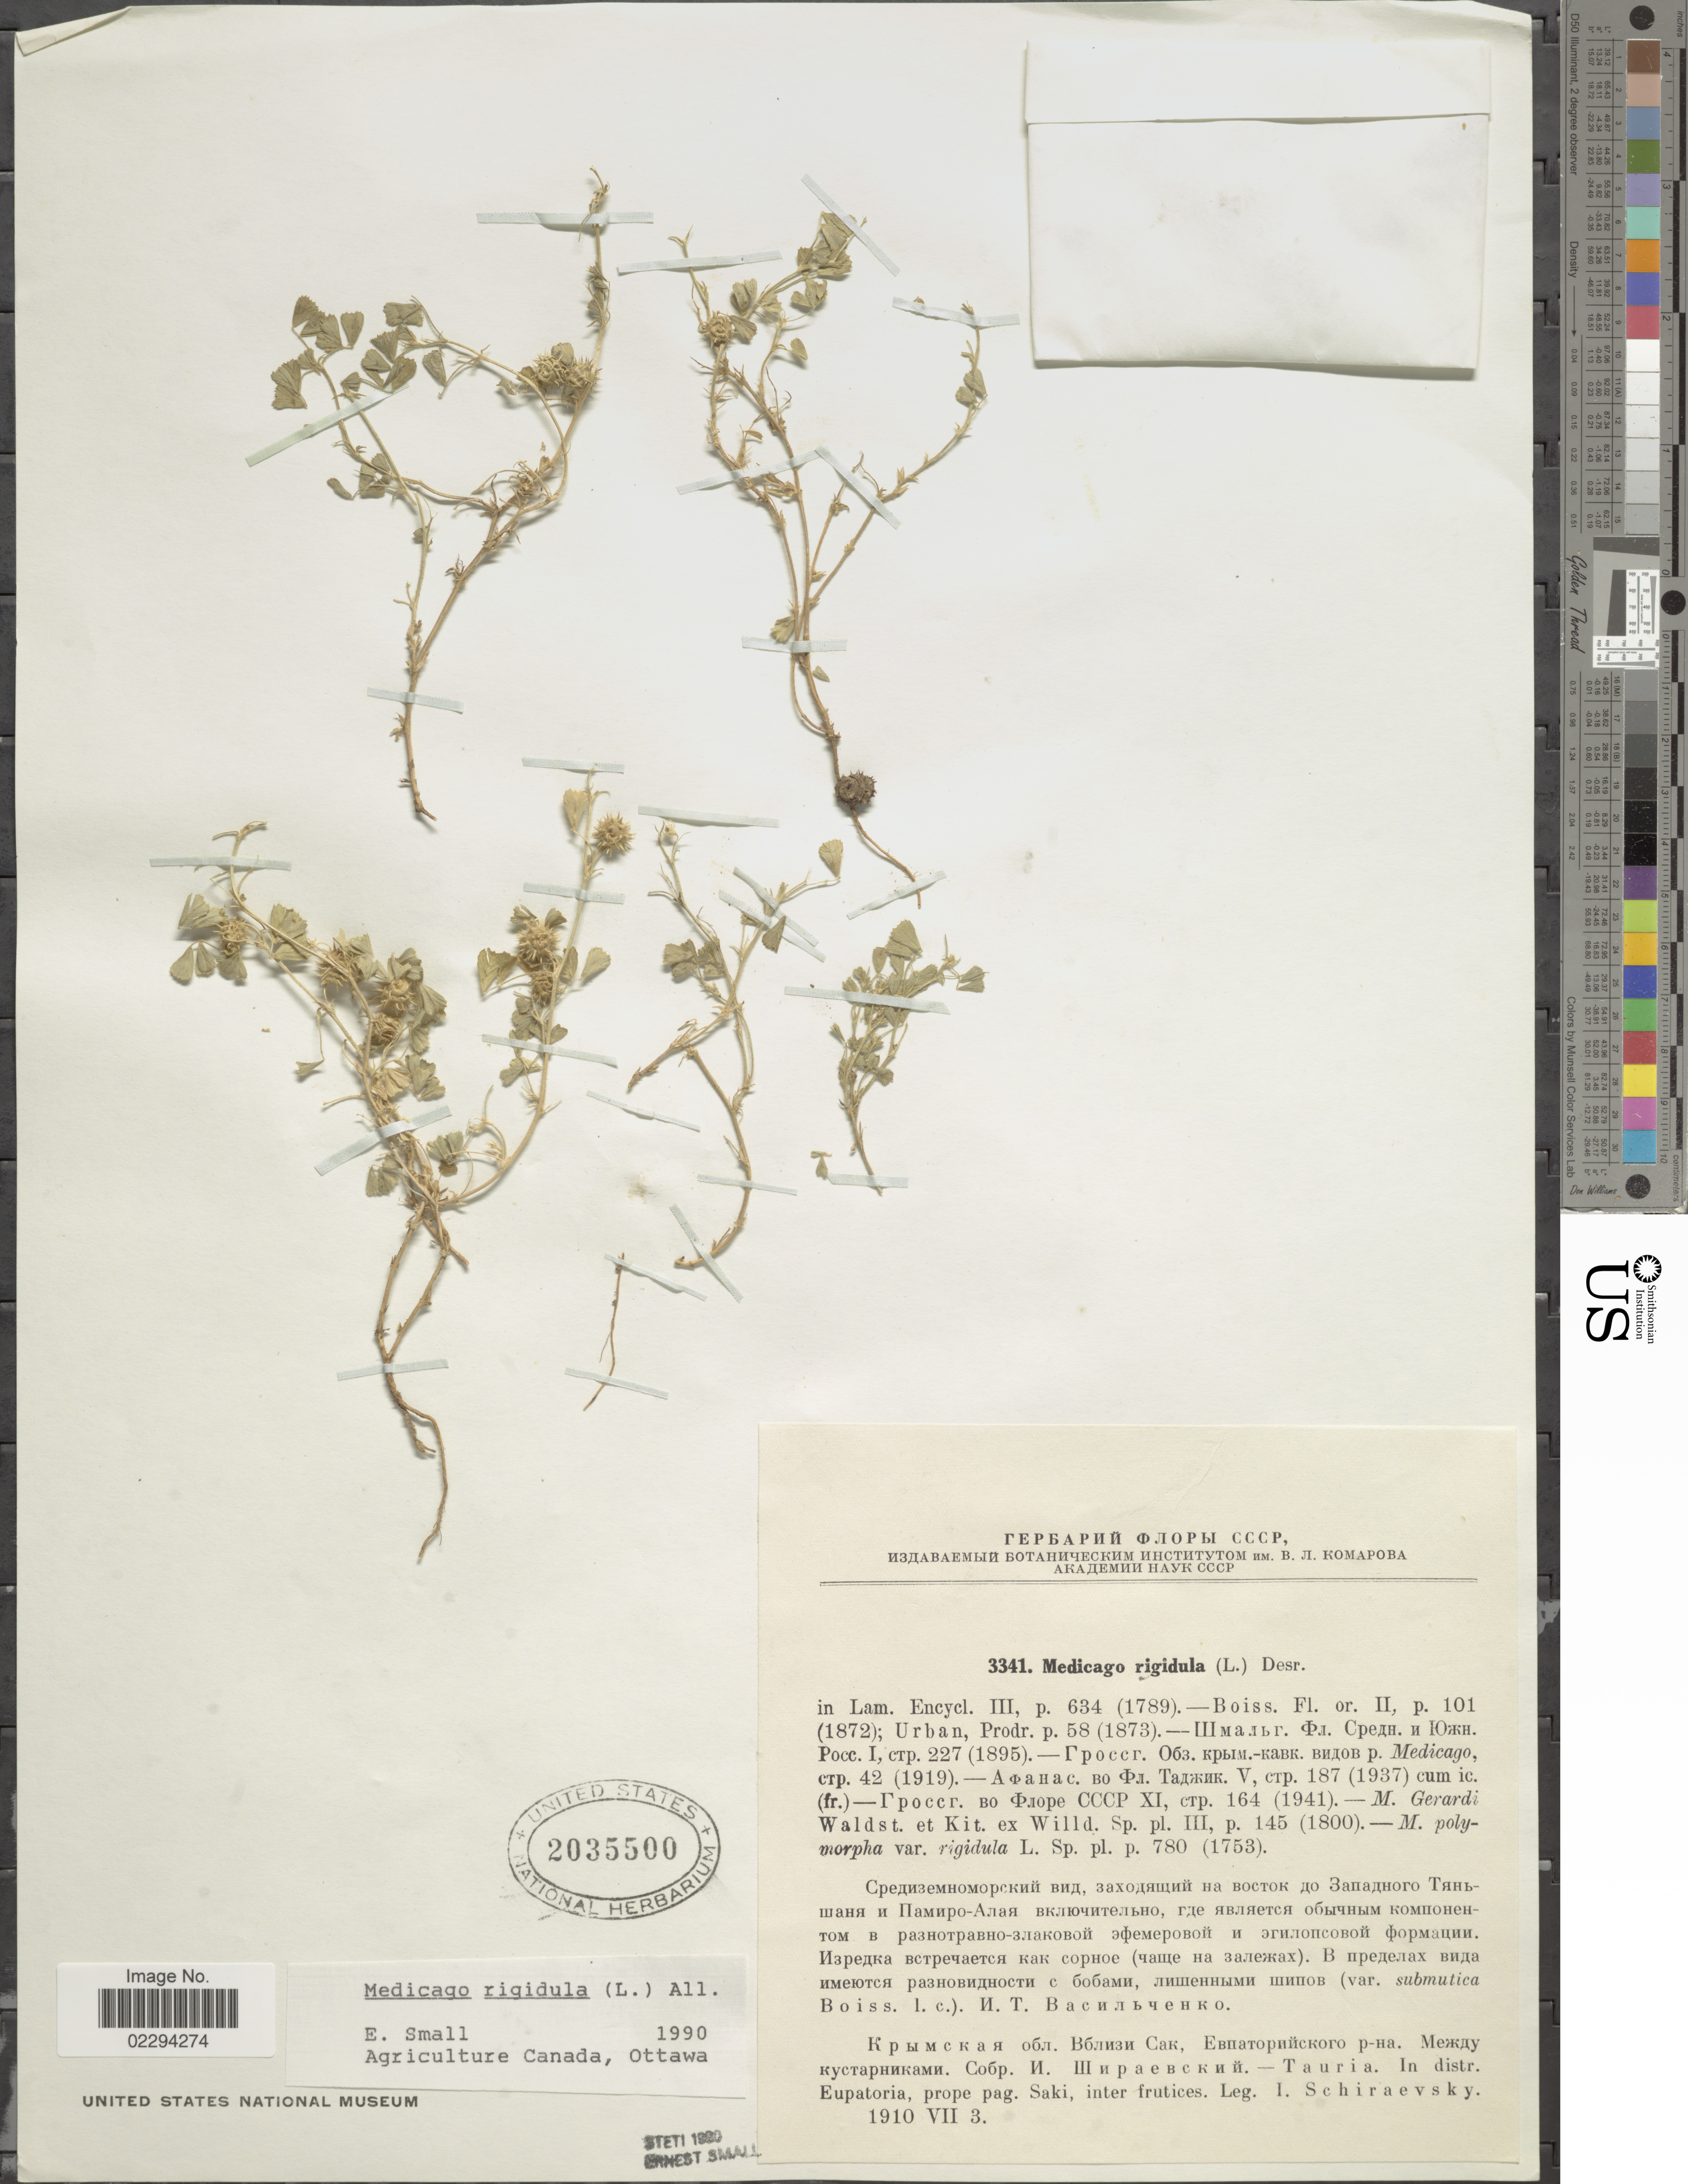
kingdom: Plantae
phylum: Tracheophyta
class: Magnoliopsida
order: Fabales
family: Fabaceae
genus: Medicago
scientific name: Medicago rigidula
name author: (L.) All.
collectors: I. Schiraevsky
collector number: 3341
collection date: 1910-07-03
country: Ukraine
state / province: Crimea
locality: Tauria, in distr. Eupatoria, prope pas. Saki, inter frutices.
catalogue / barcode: US 2035500